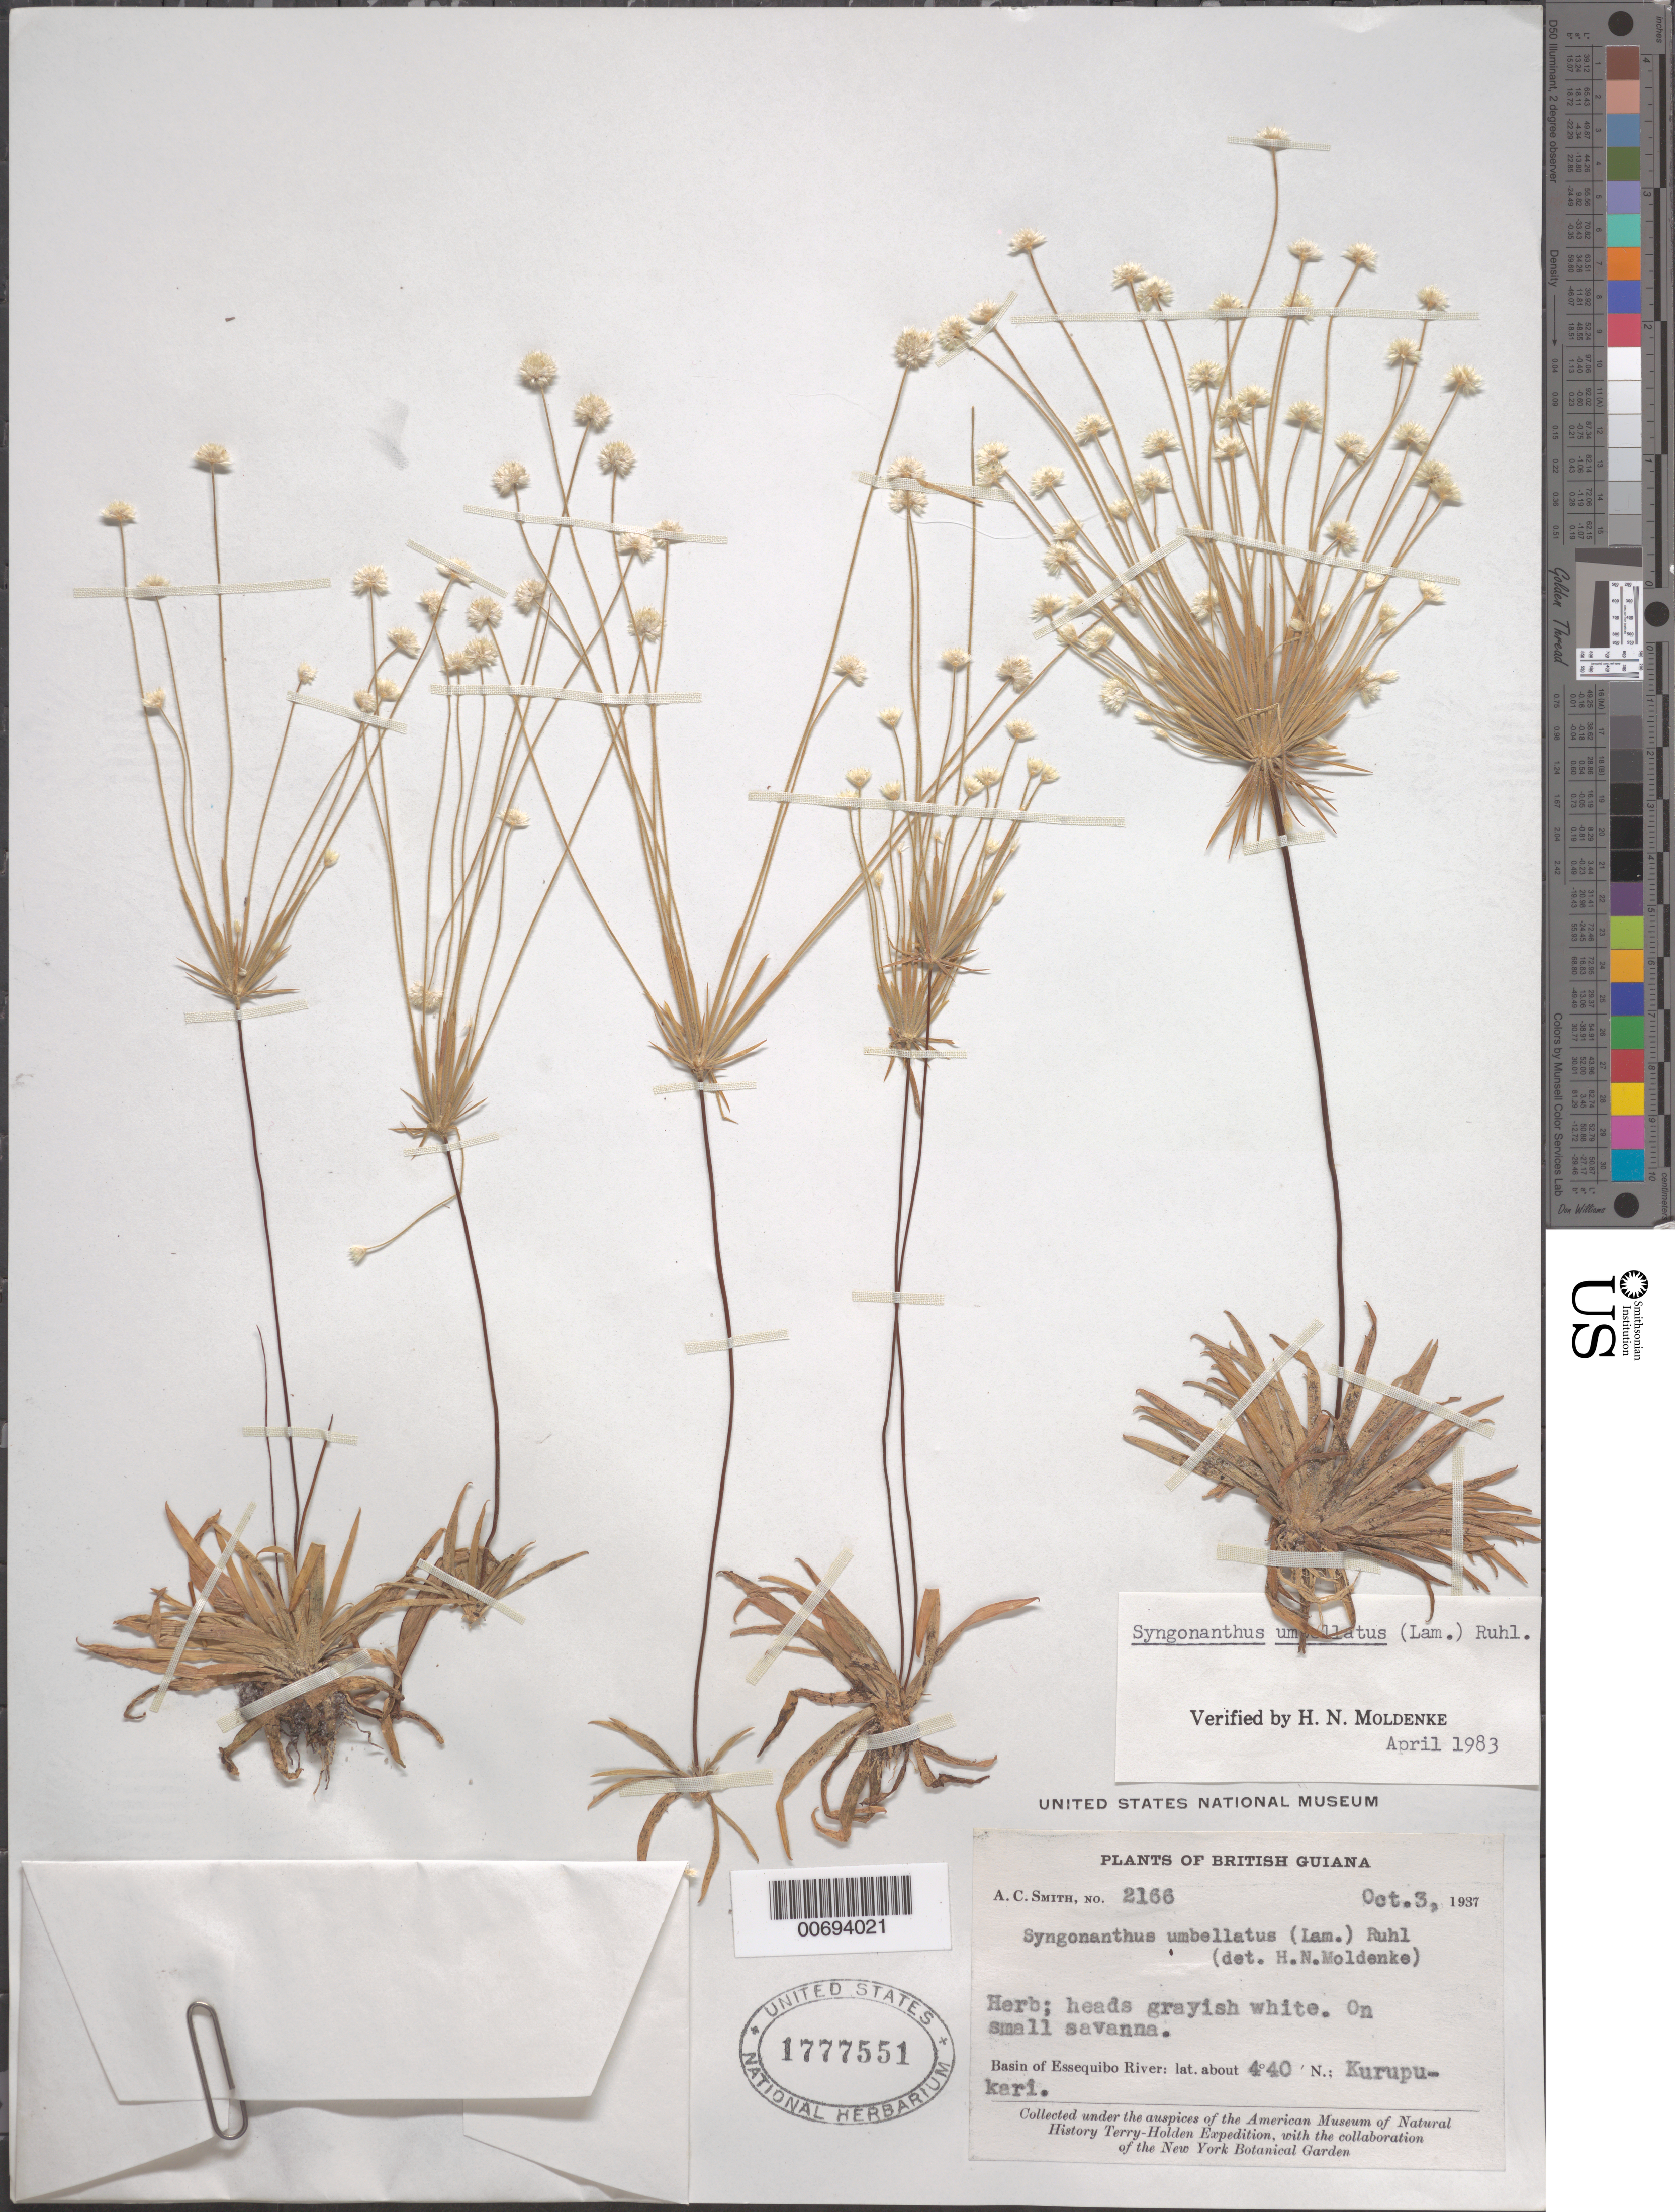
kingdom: Plantae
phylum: Tracheophyta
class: Liliopsida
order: Poales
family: Eriocaulaceae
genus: Syngonanthus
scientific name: Syngonanthus umbellatus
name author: (Lam.) Ruhland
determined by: Moldenke, H. N.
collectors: A. C. Smith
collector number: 2166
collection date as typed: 3-Oct-37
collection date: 1937-10-03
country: Guyana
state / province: Potaro-Siparuni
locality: Kurupukari, Essequibo River basin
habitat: Small savanna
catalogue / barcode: US 1777551